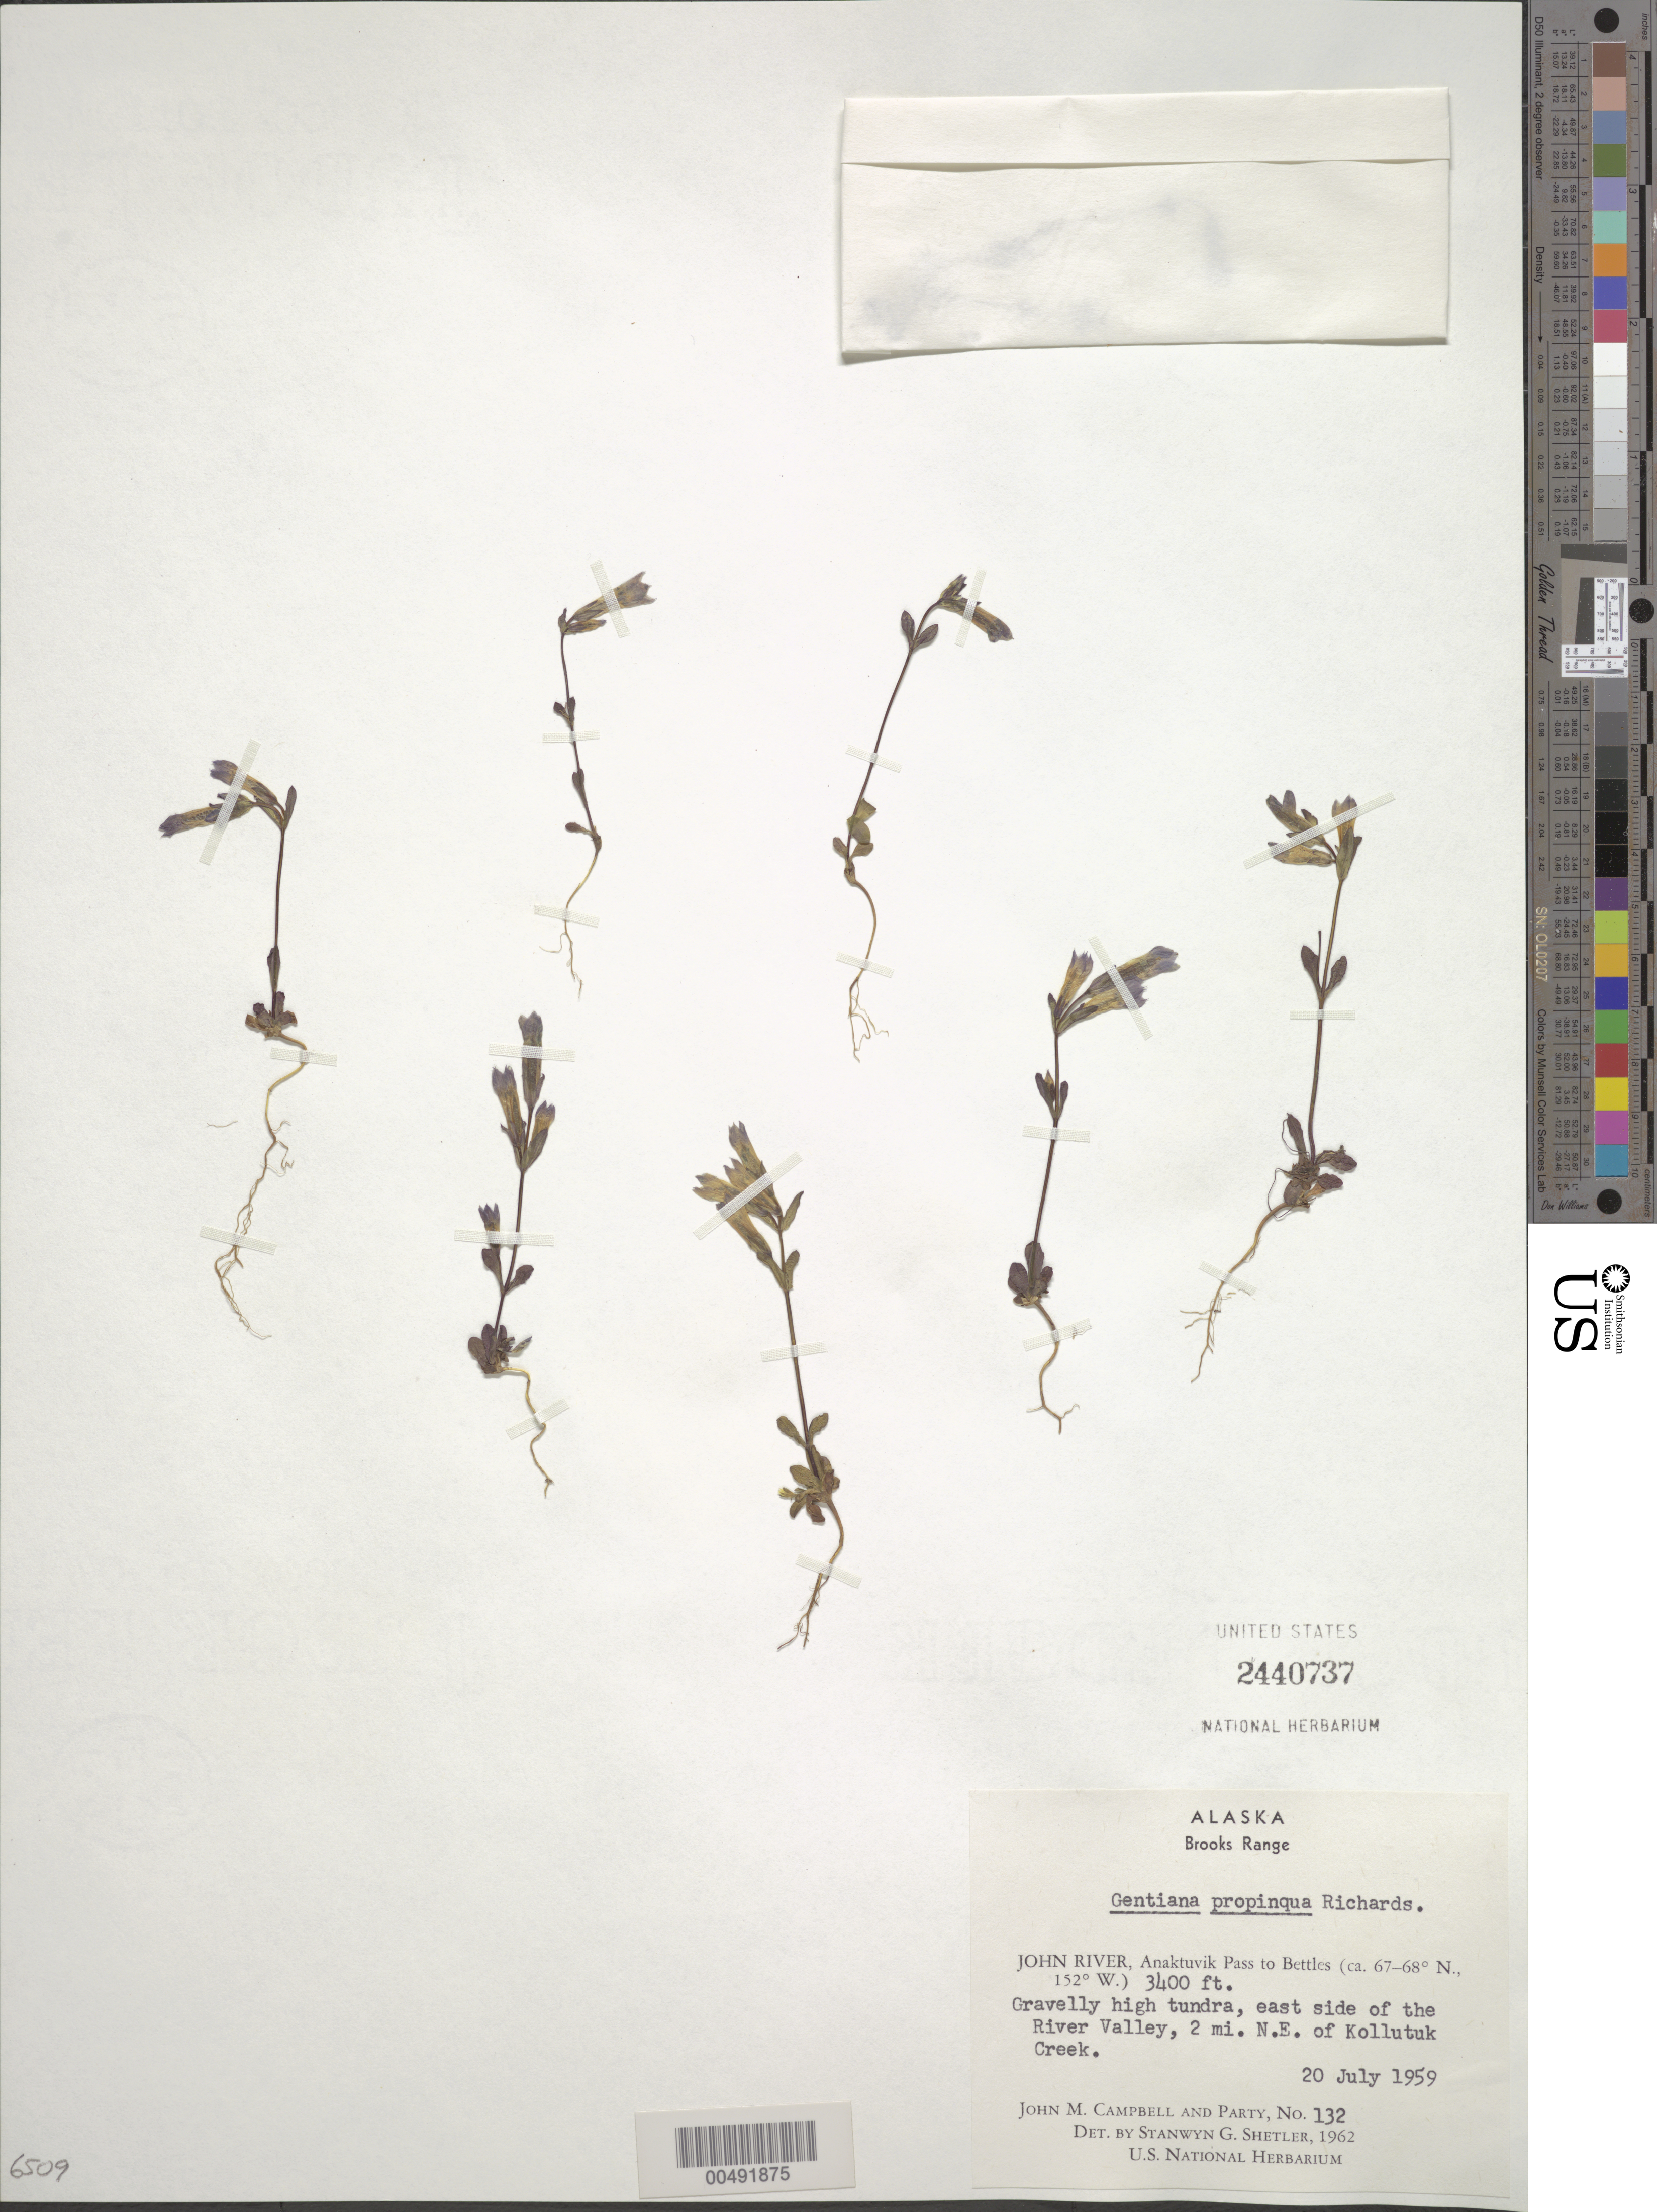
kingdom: Plantae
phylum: Tracheophyta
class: Magnoliopsida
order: Gentianales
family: Gentianaceae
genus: Gentiana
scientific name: Gentiana propinqua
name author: Richards.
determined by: Shetler, Stanwyn G., (US), NMNH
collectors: J. M. Campbell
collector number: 132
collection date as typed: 20 Jul 1959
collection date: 1959-07-20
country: United States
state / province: Alaska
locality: Brooks Range, John River, Anaktuvuk Pass to Bettles, E side of River Valley, 2 mi. NE of Kollutuk Creek (lat/long recorded as: lat=::: long=152:0:0:W)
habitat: gravelly high tundra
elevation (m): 1036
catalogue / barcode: US 2440737